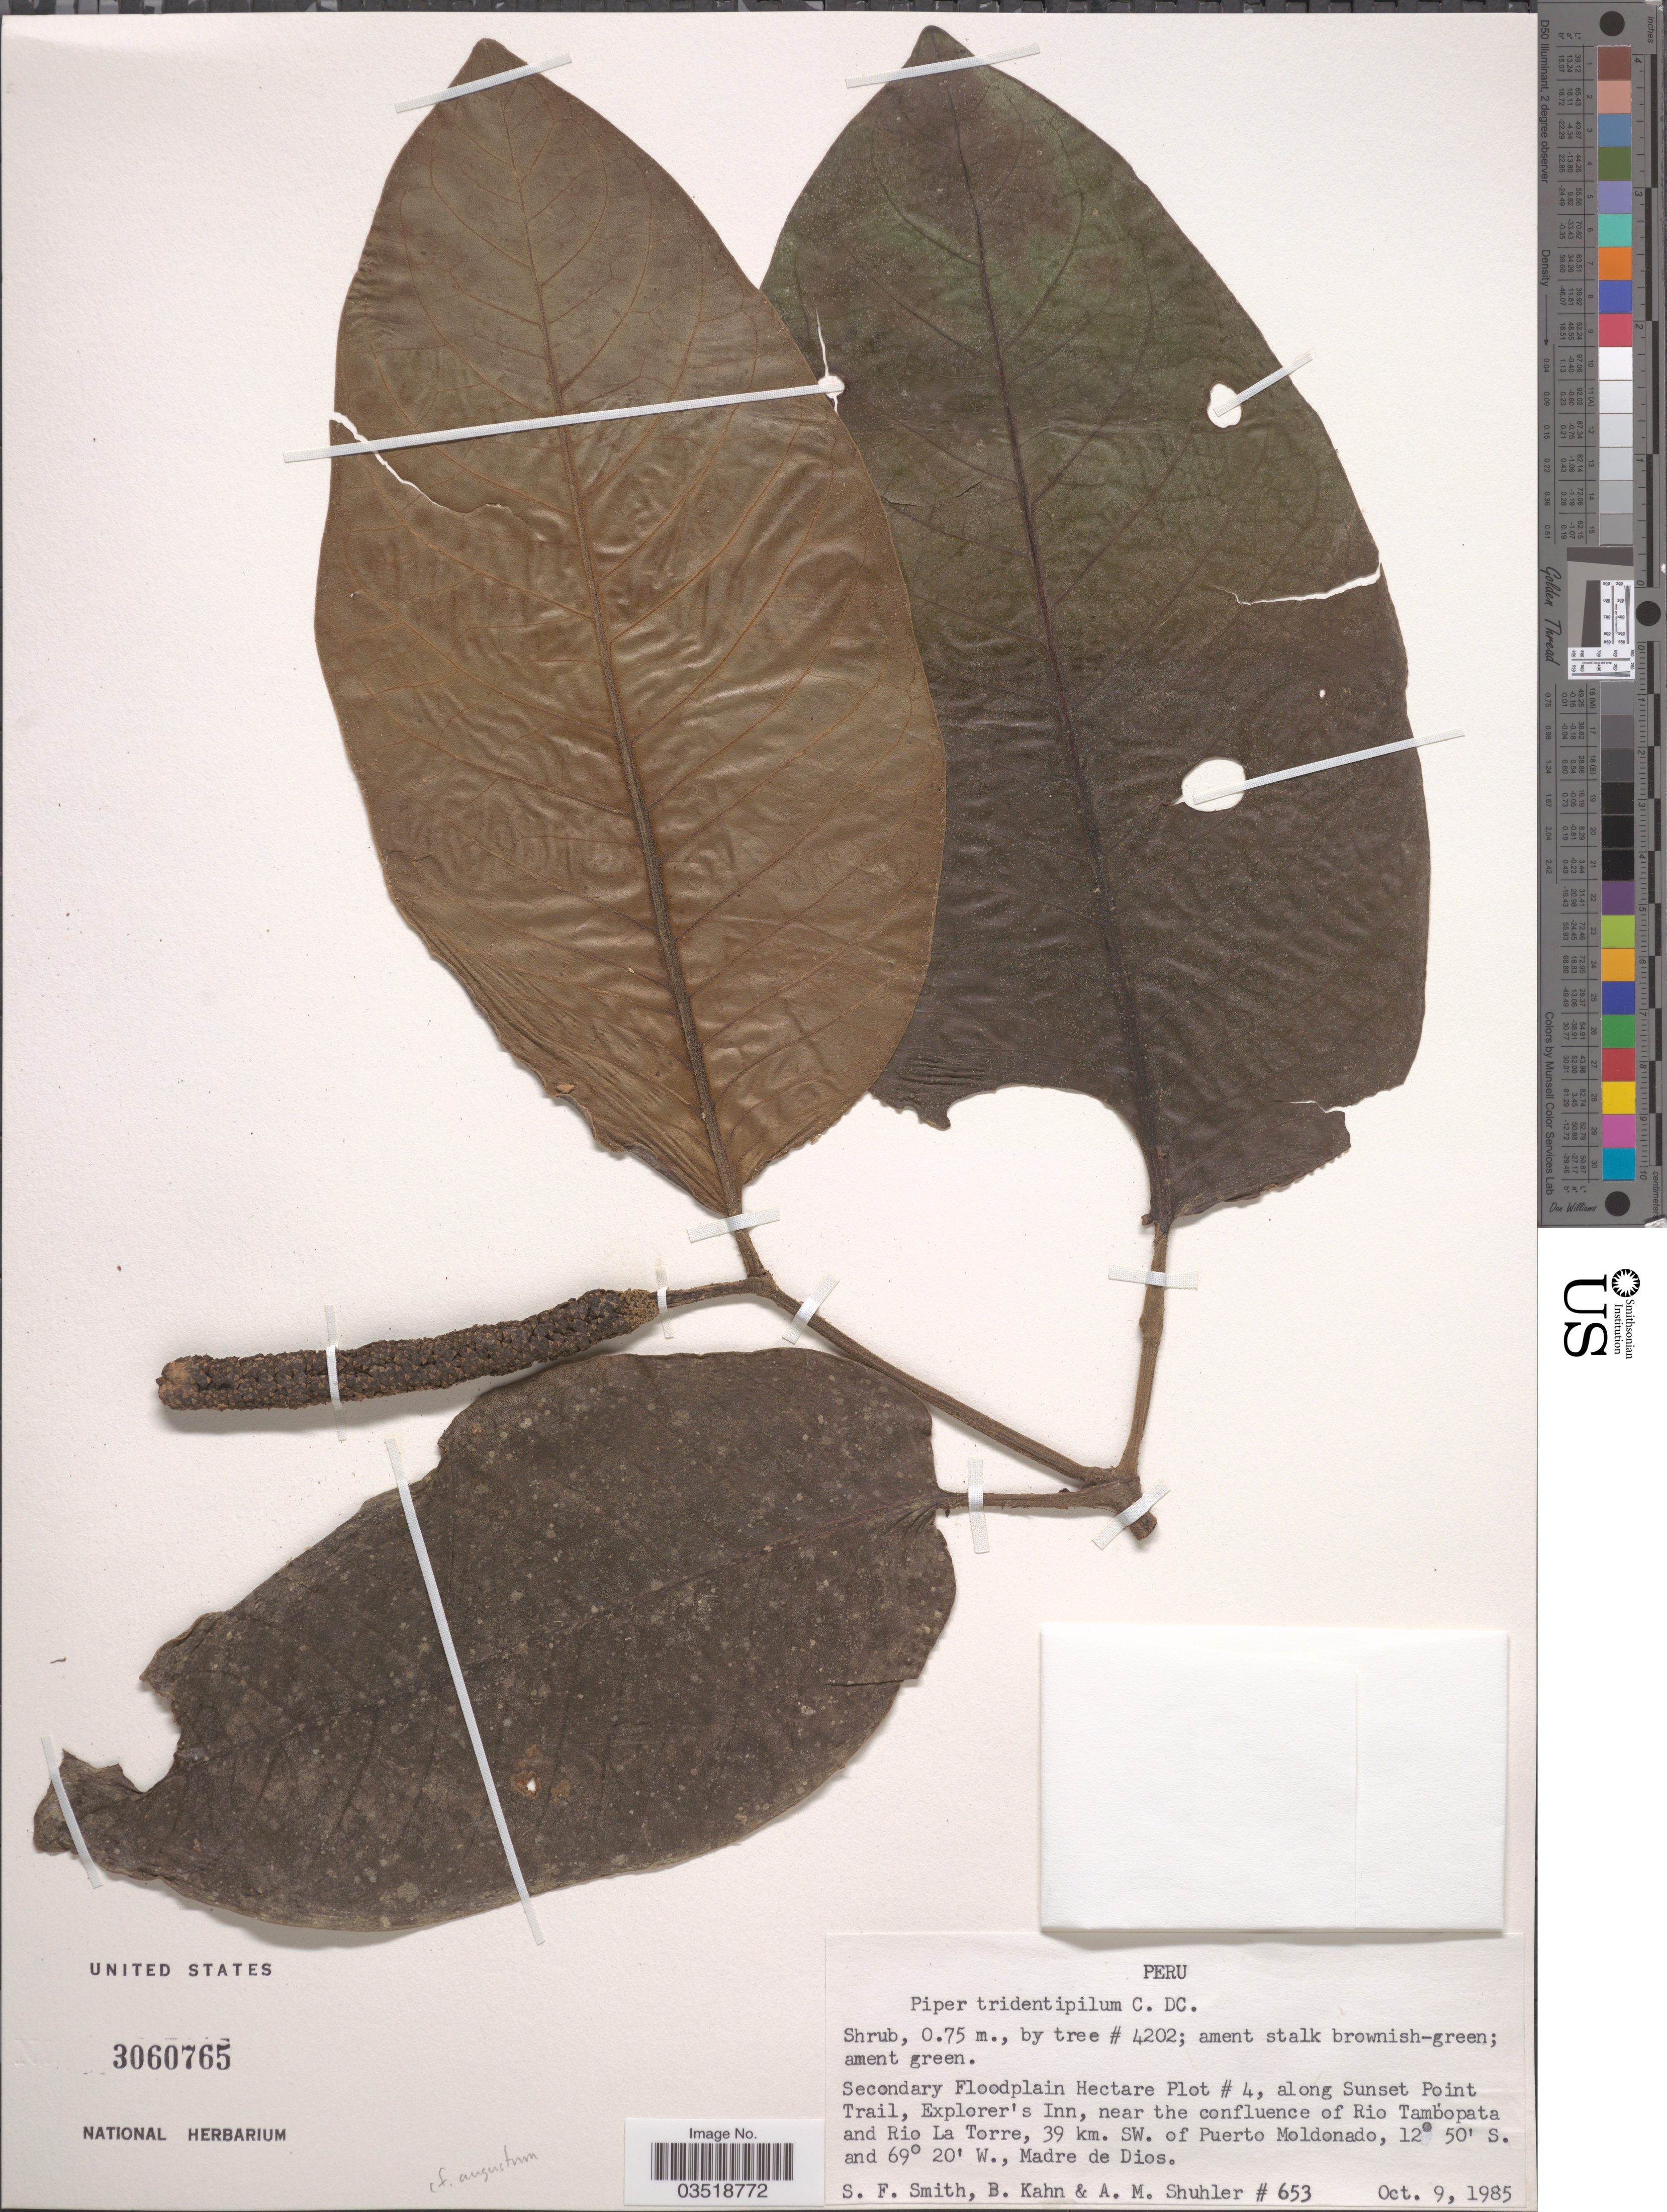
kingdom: Plantae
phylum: Tracheophyta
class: Magnoliopsida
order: Piperales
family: Piperaceae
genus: Piper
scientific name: Piper tridentipilum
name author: C. DC.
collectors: S.F. Smith, B. Kahn & A. Shuhler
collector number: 653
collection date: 1985-10-09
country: Peru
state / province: Madre de Dios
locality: Secondary Floodplaon Hectare Plot #4, along Sunset Point Trail, Explorer's Inn, near the confluence of Rio Tambopata and Rio La Torre, 39 km. SW. of Puerto Moldonado.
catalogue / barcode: US 3060765